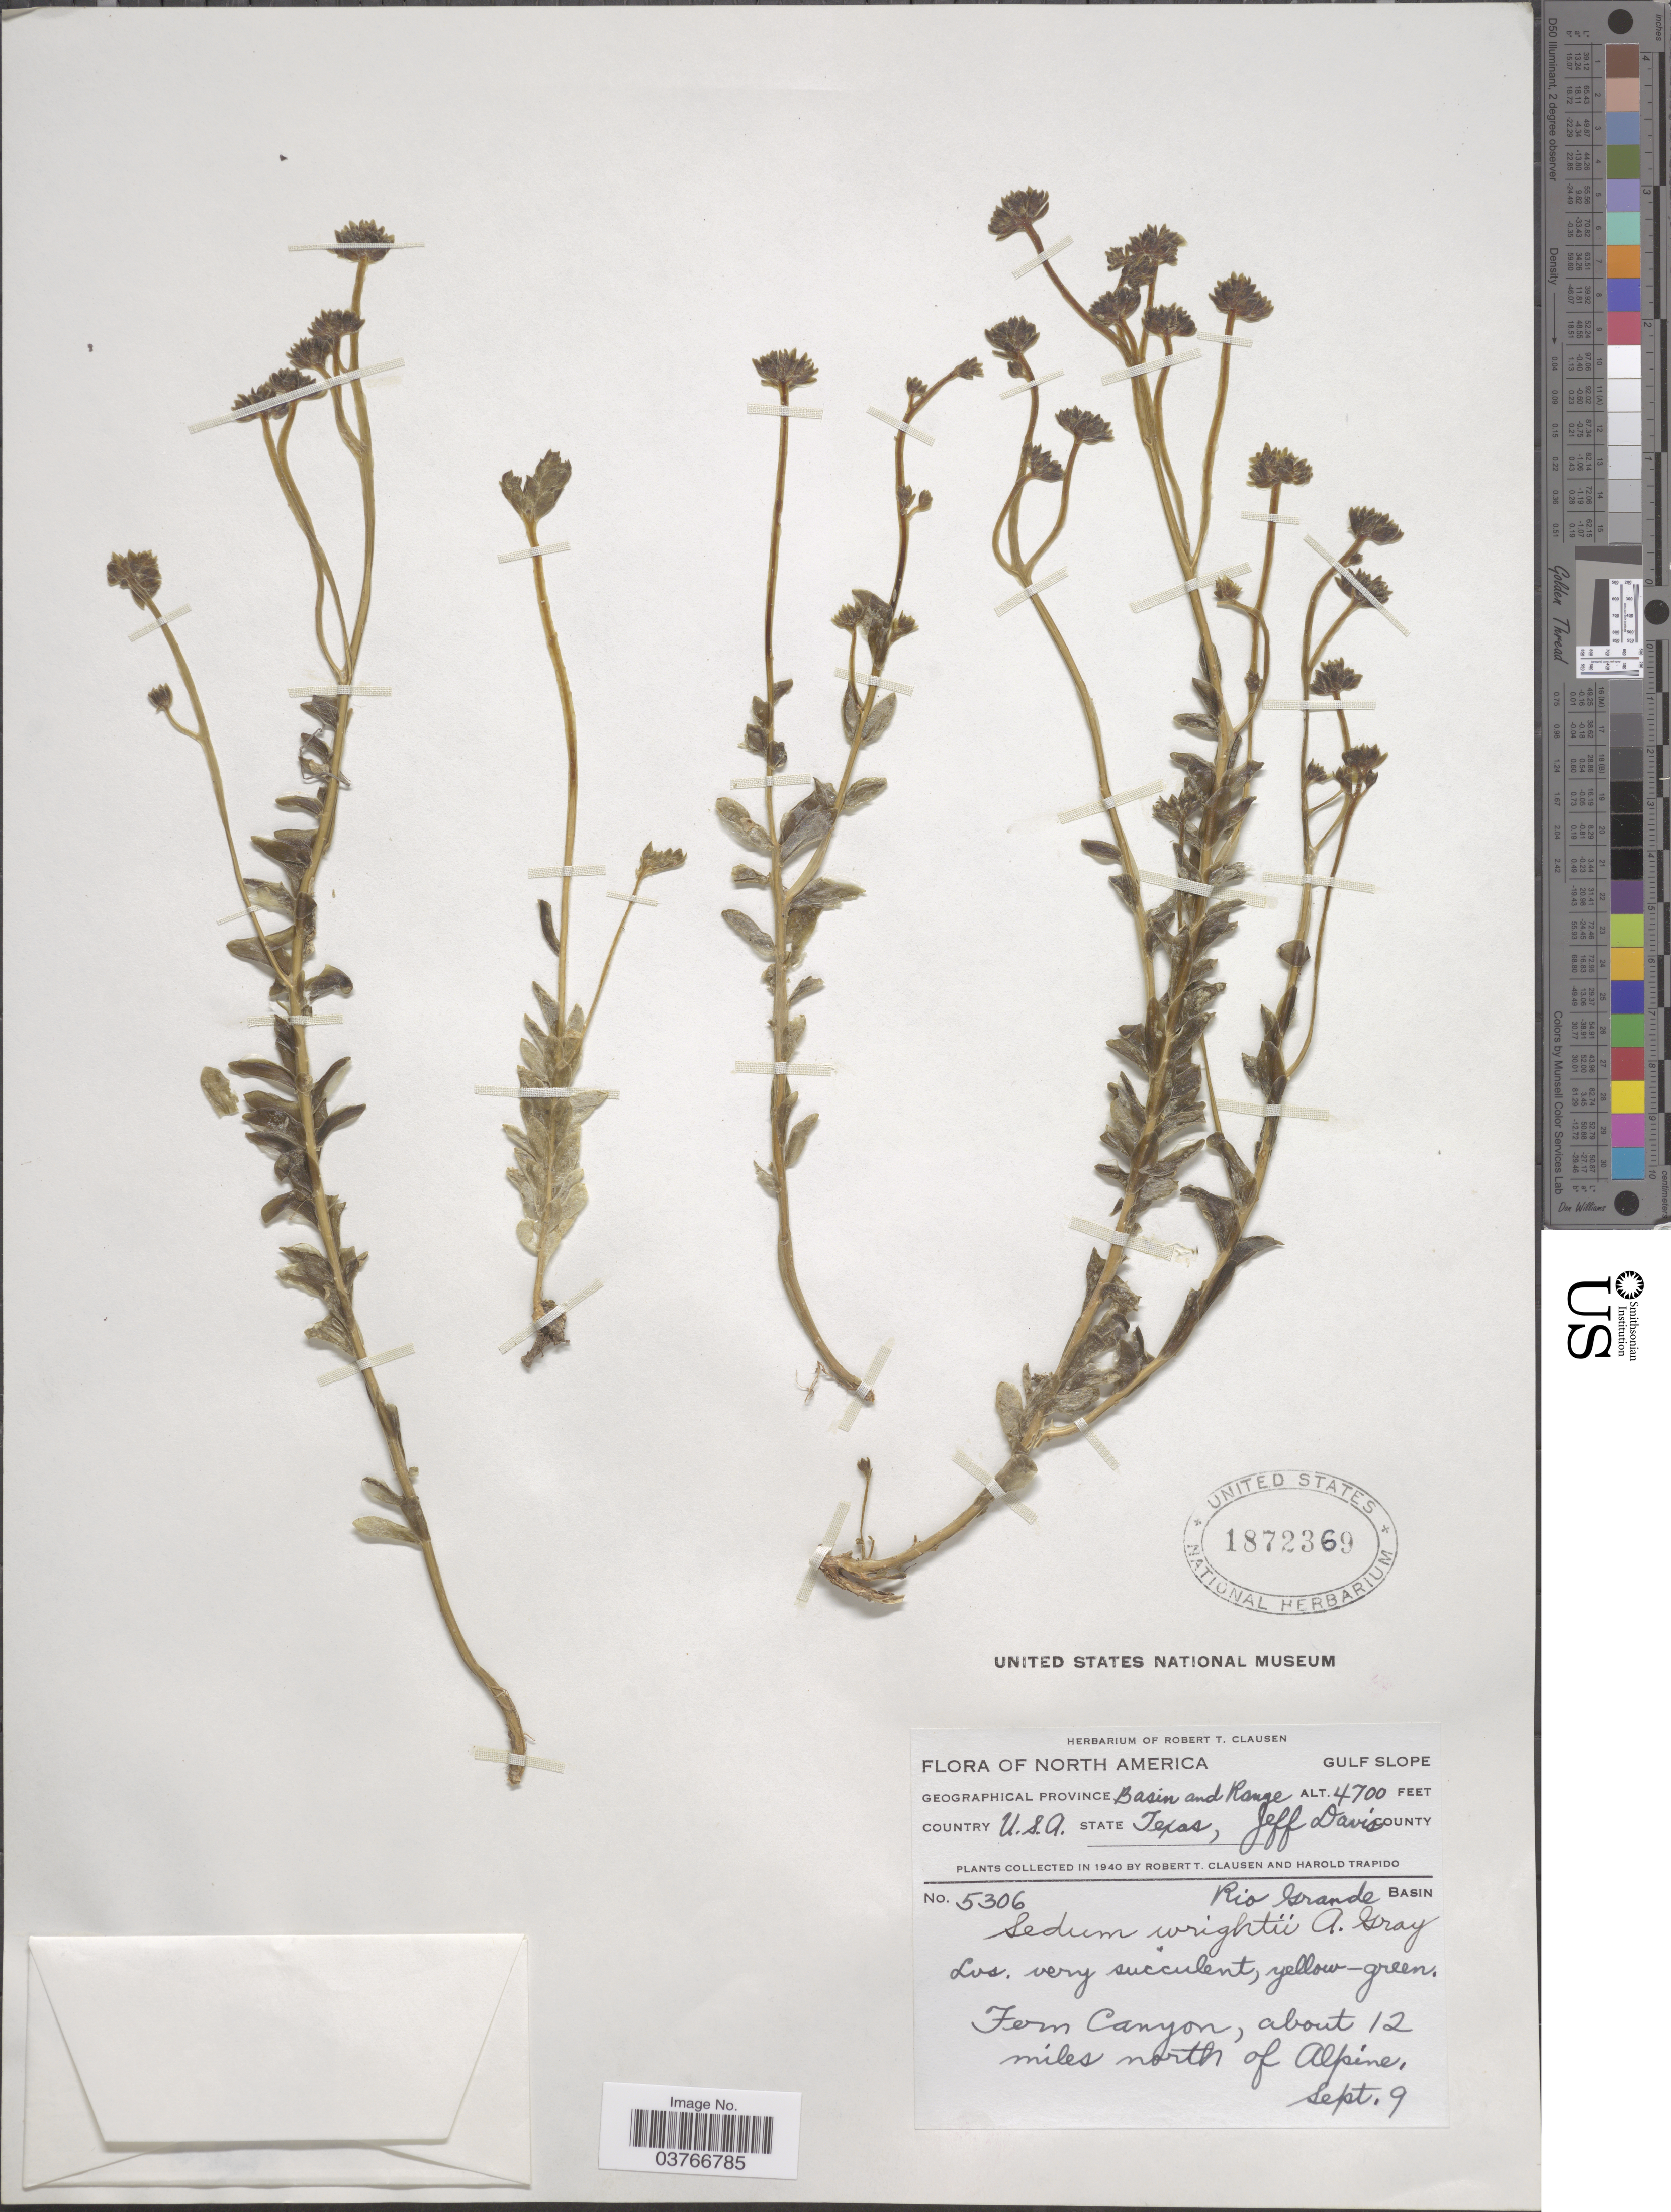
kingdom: Plantae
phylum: Tracheophyta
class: Magnoliopsida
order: Saxifragales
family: Crassulaceae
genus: Sedum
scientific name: Sedum wrightii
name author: A. Gray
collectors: R. T. Clausen & H. Trapido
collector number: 5306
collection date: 1940-09-09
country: United States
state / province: Texas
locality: Gulf Slope. Geographical Province Basin and Range. Jeff Davis County. Rio Grande Basin. Fern Canyon, about 12 miles north of Alpine.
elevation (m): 1433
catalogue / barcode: US 1872369